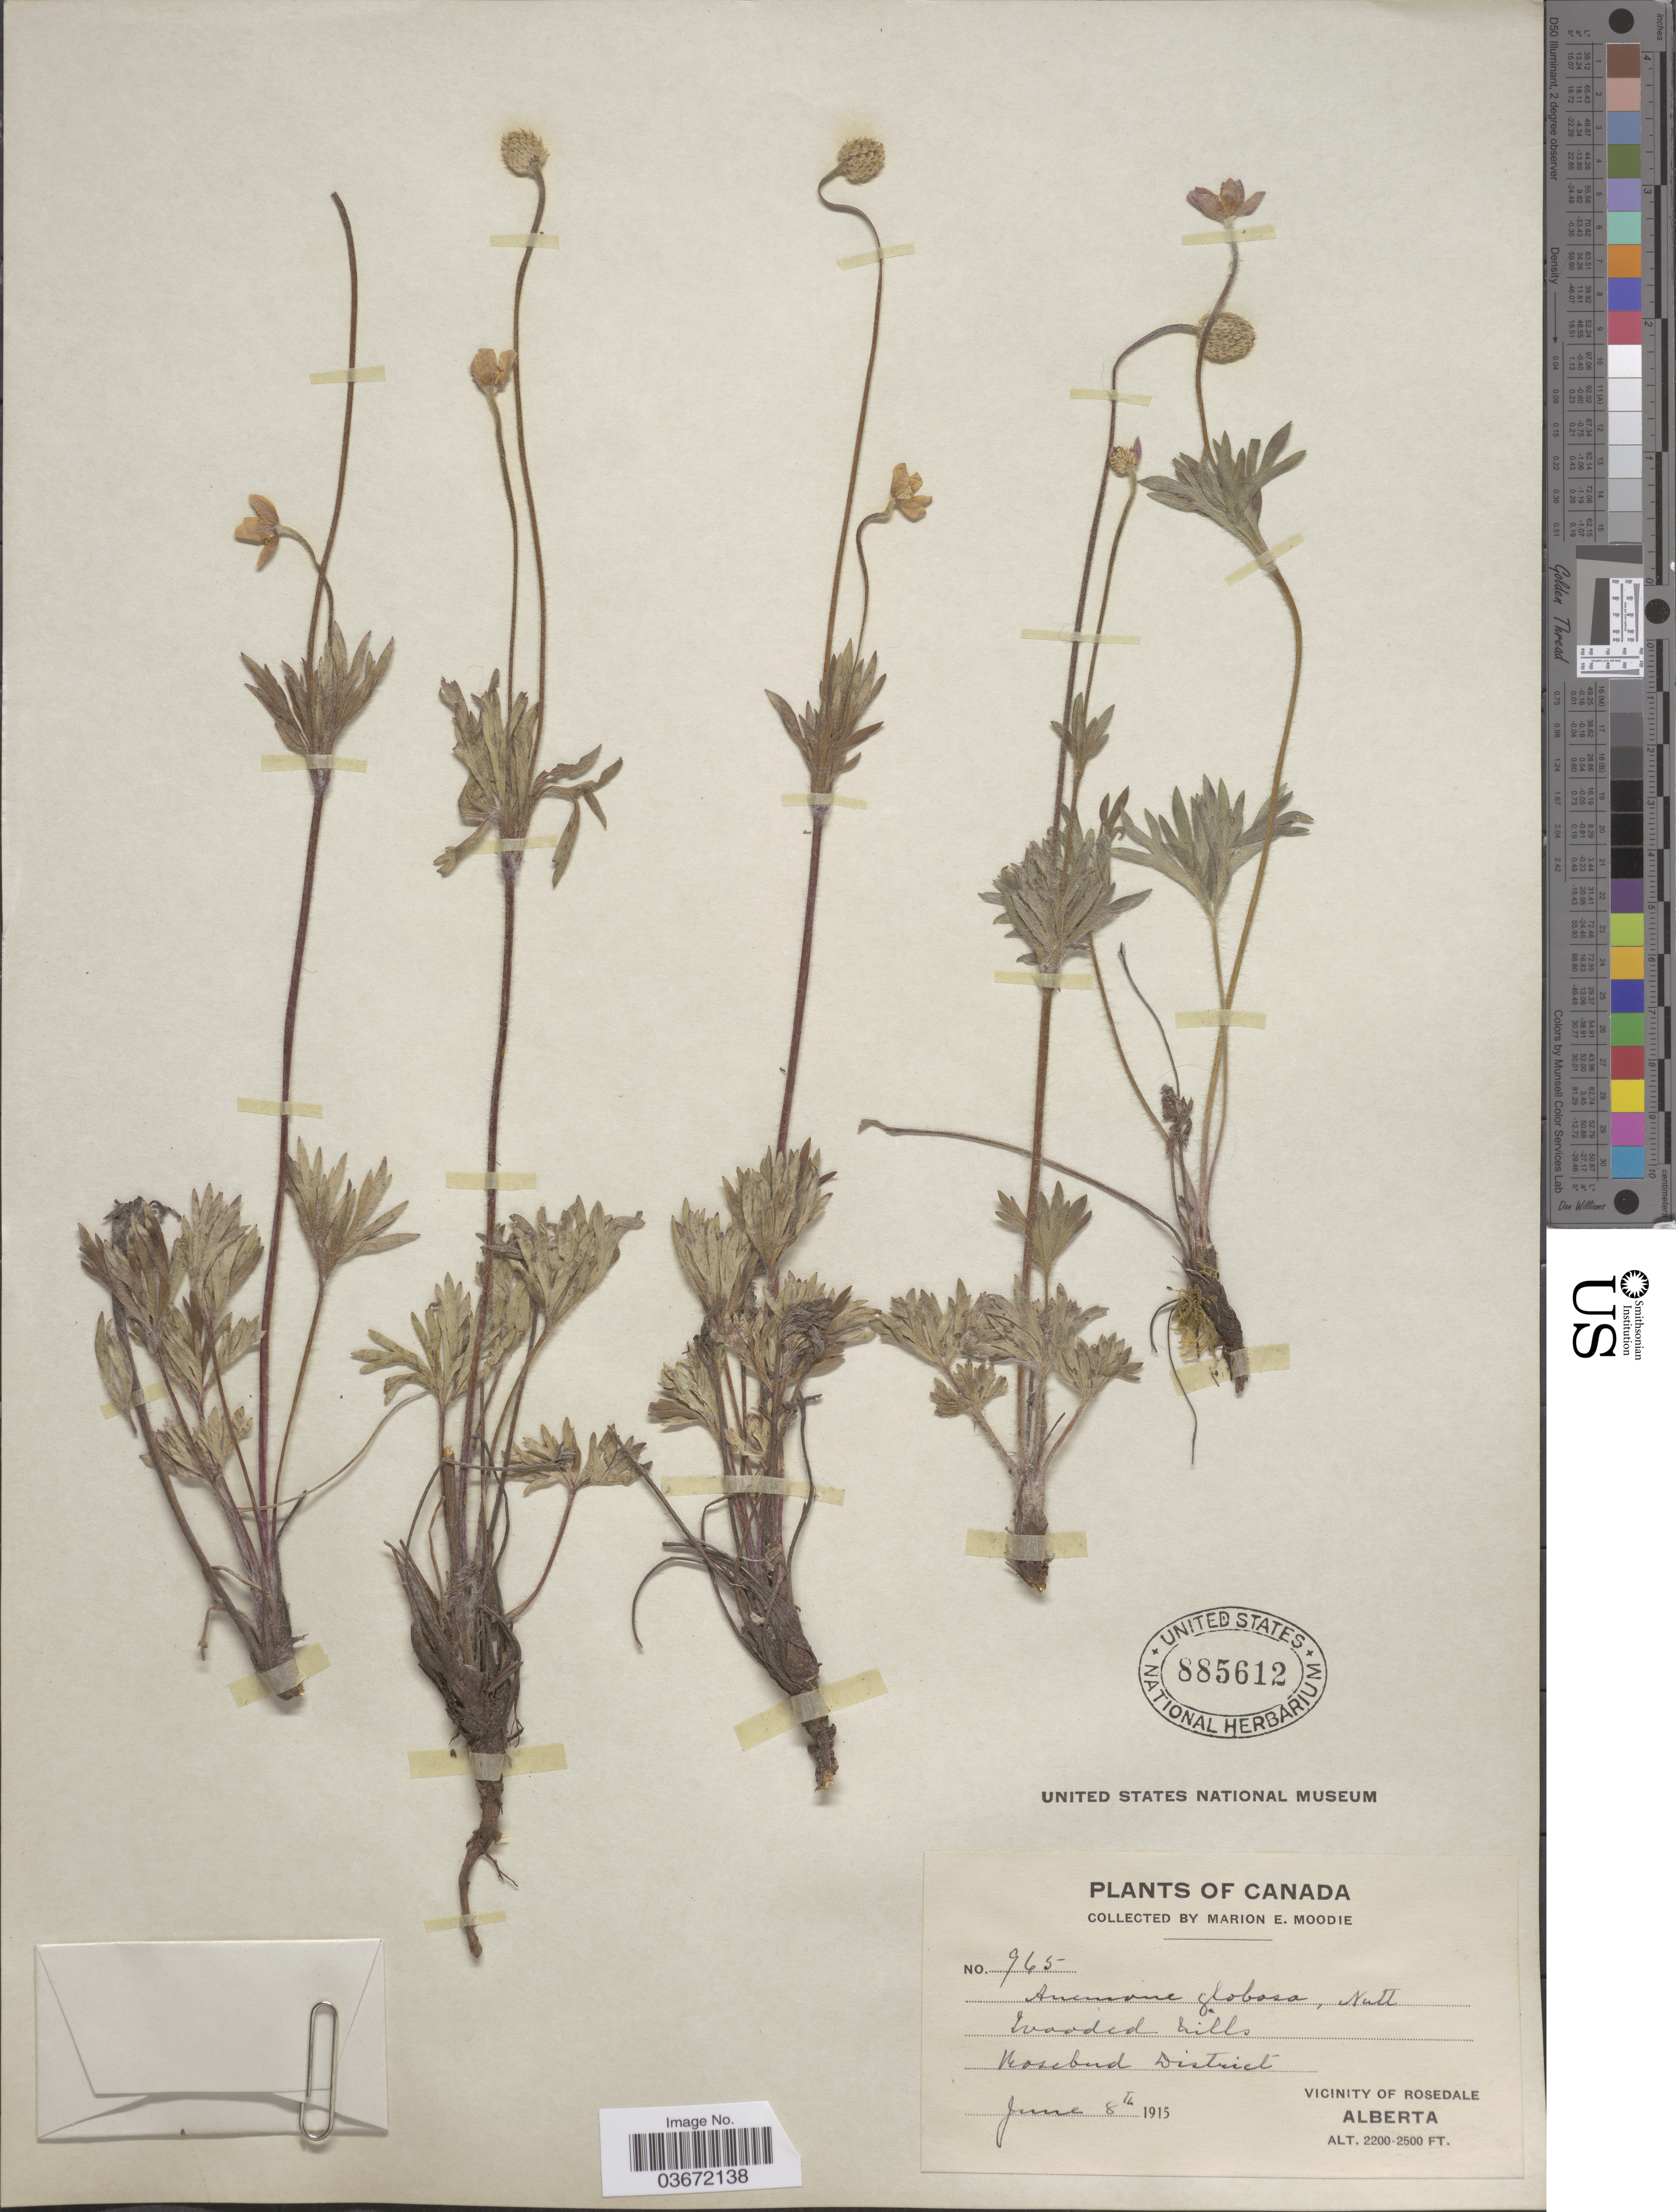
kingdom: Plantae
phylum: Tracheophyta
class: Magnoliopsida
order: Ranunculales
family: Ranunculaceae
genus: Anemone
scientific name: Anemone multifida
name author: Poir.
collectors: M. E. Moodie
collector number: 965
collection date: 1915-06-08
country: Canada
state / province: Alberta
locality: Rosebud District. Vicinity of Rosedale.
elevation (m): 671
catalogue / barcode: US 885612